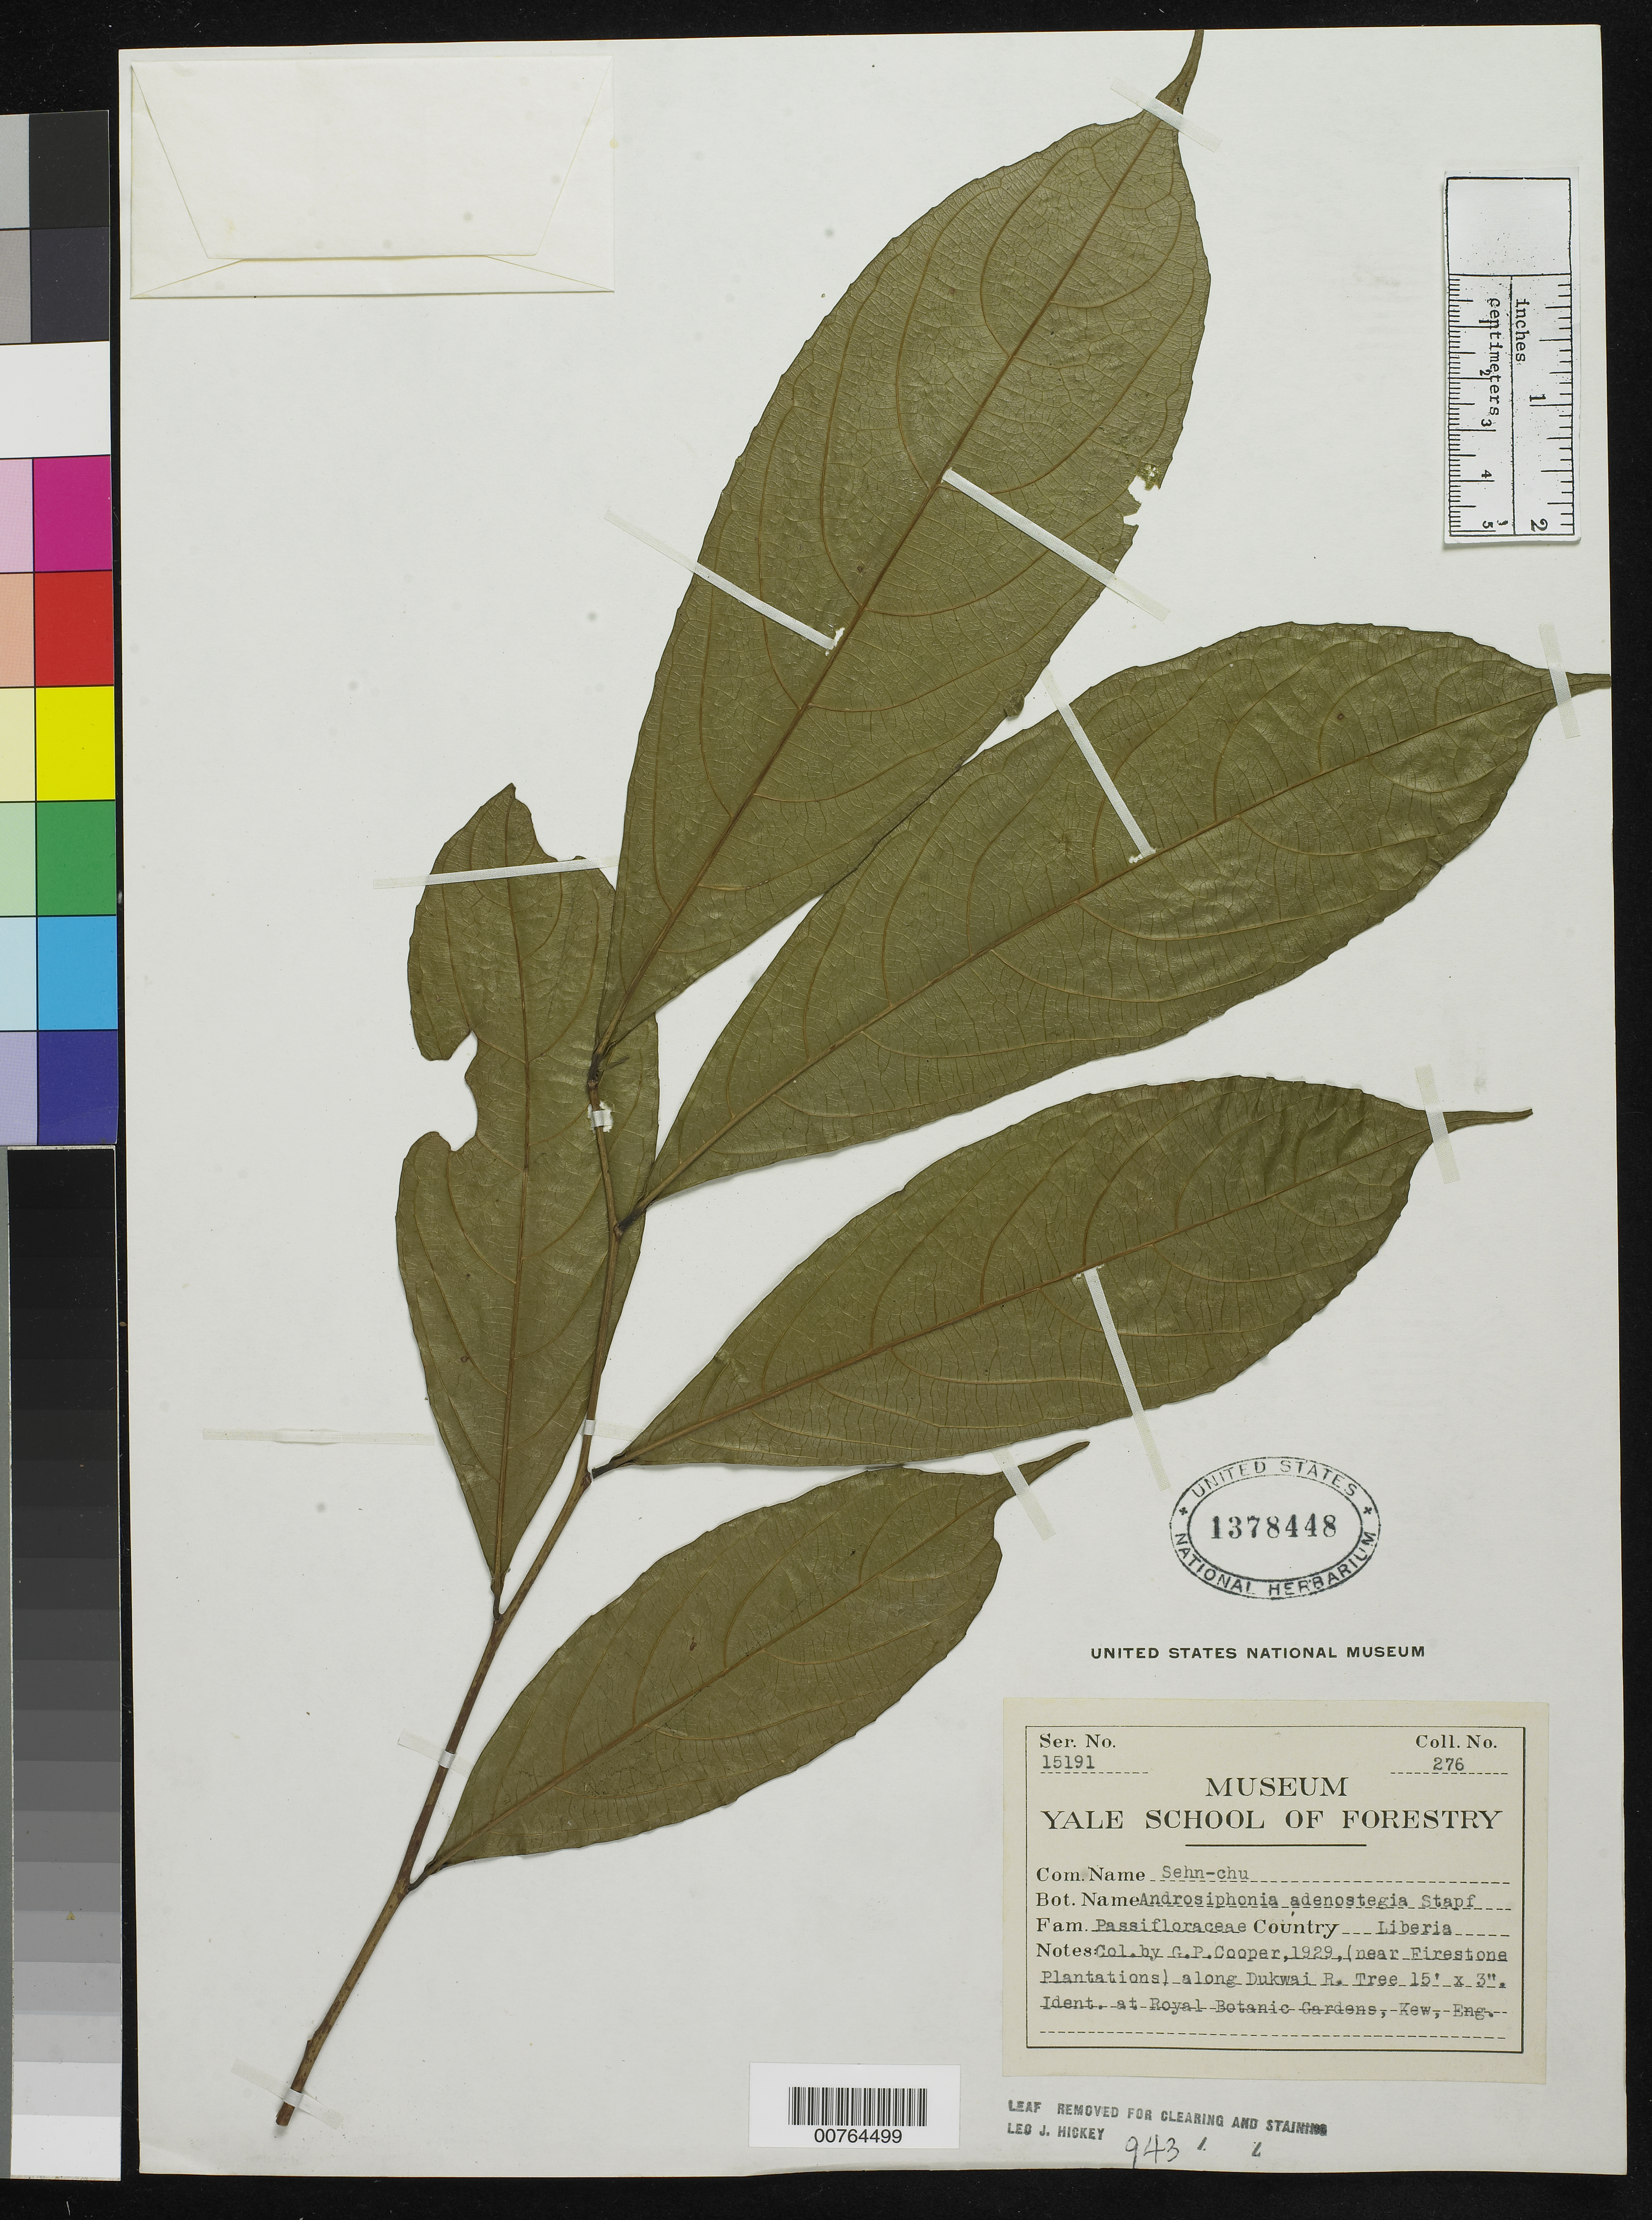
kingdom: Plantae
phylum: Tracheophyta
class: Magnoliopsida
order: Malpighiales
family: Passifloraceae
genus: Androsiphonia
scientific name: Androsiphonia adenostegia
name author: Stapf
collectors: G. Cooper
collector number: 276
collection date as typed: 1929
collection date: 1929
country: Liberia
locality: (near Firestone Plantations) along Dukwai River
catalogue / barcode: US 1378448